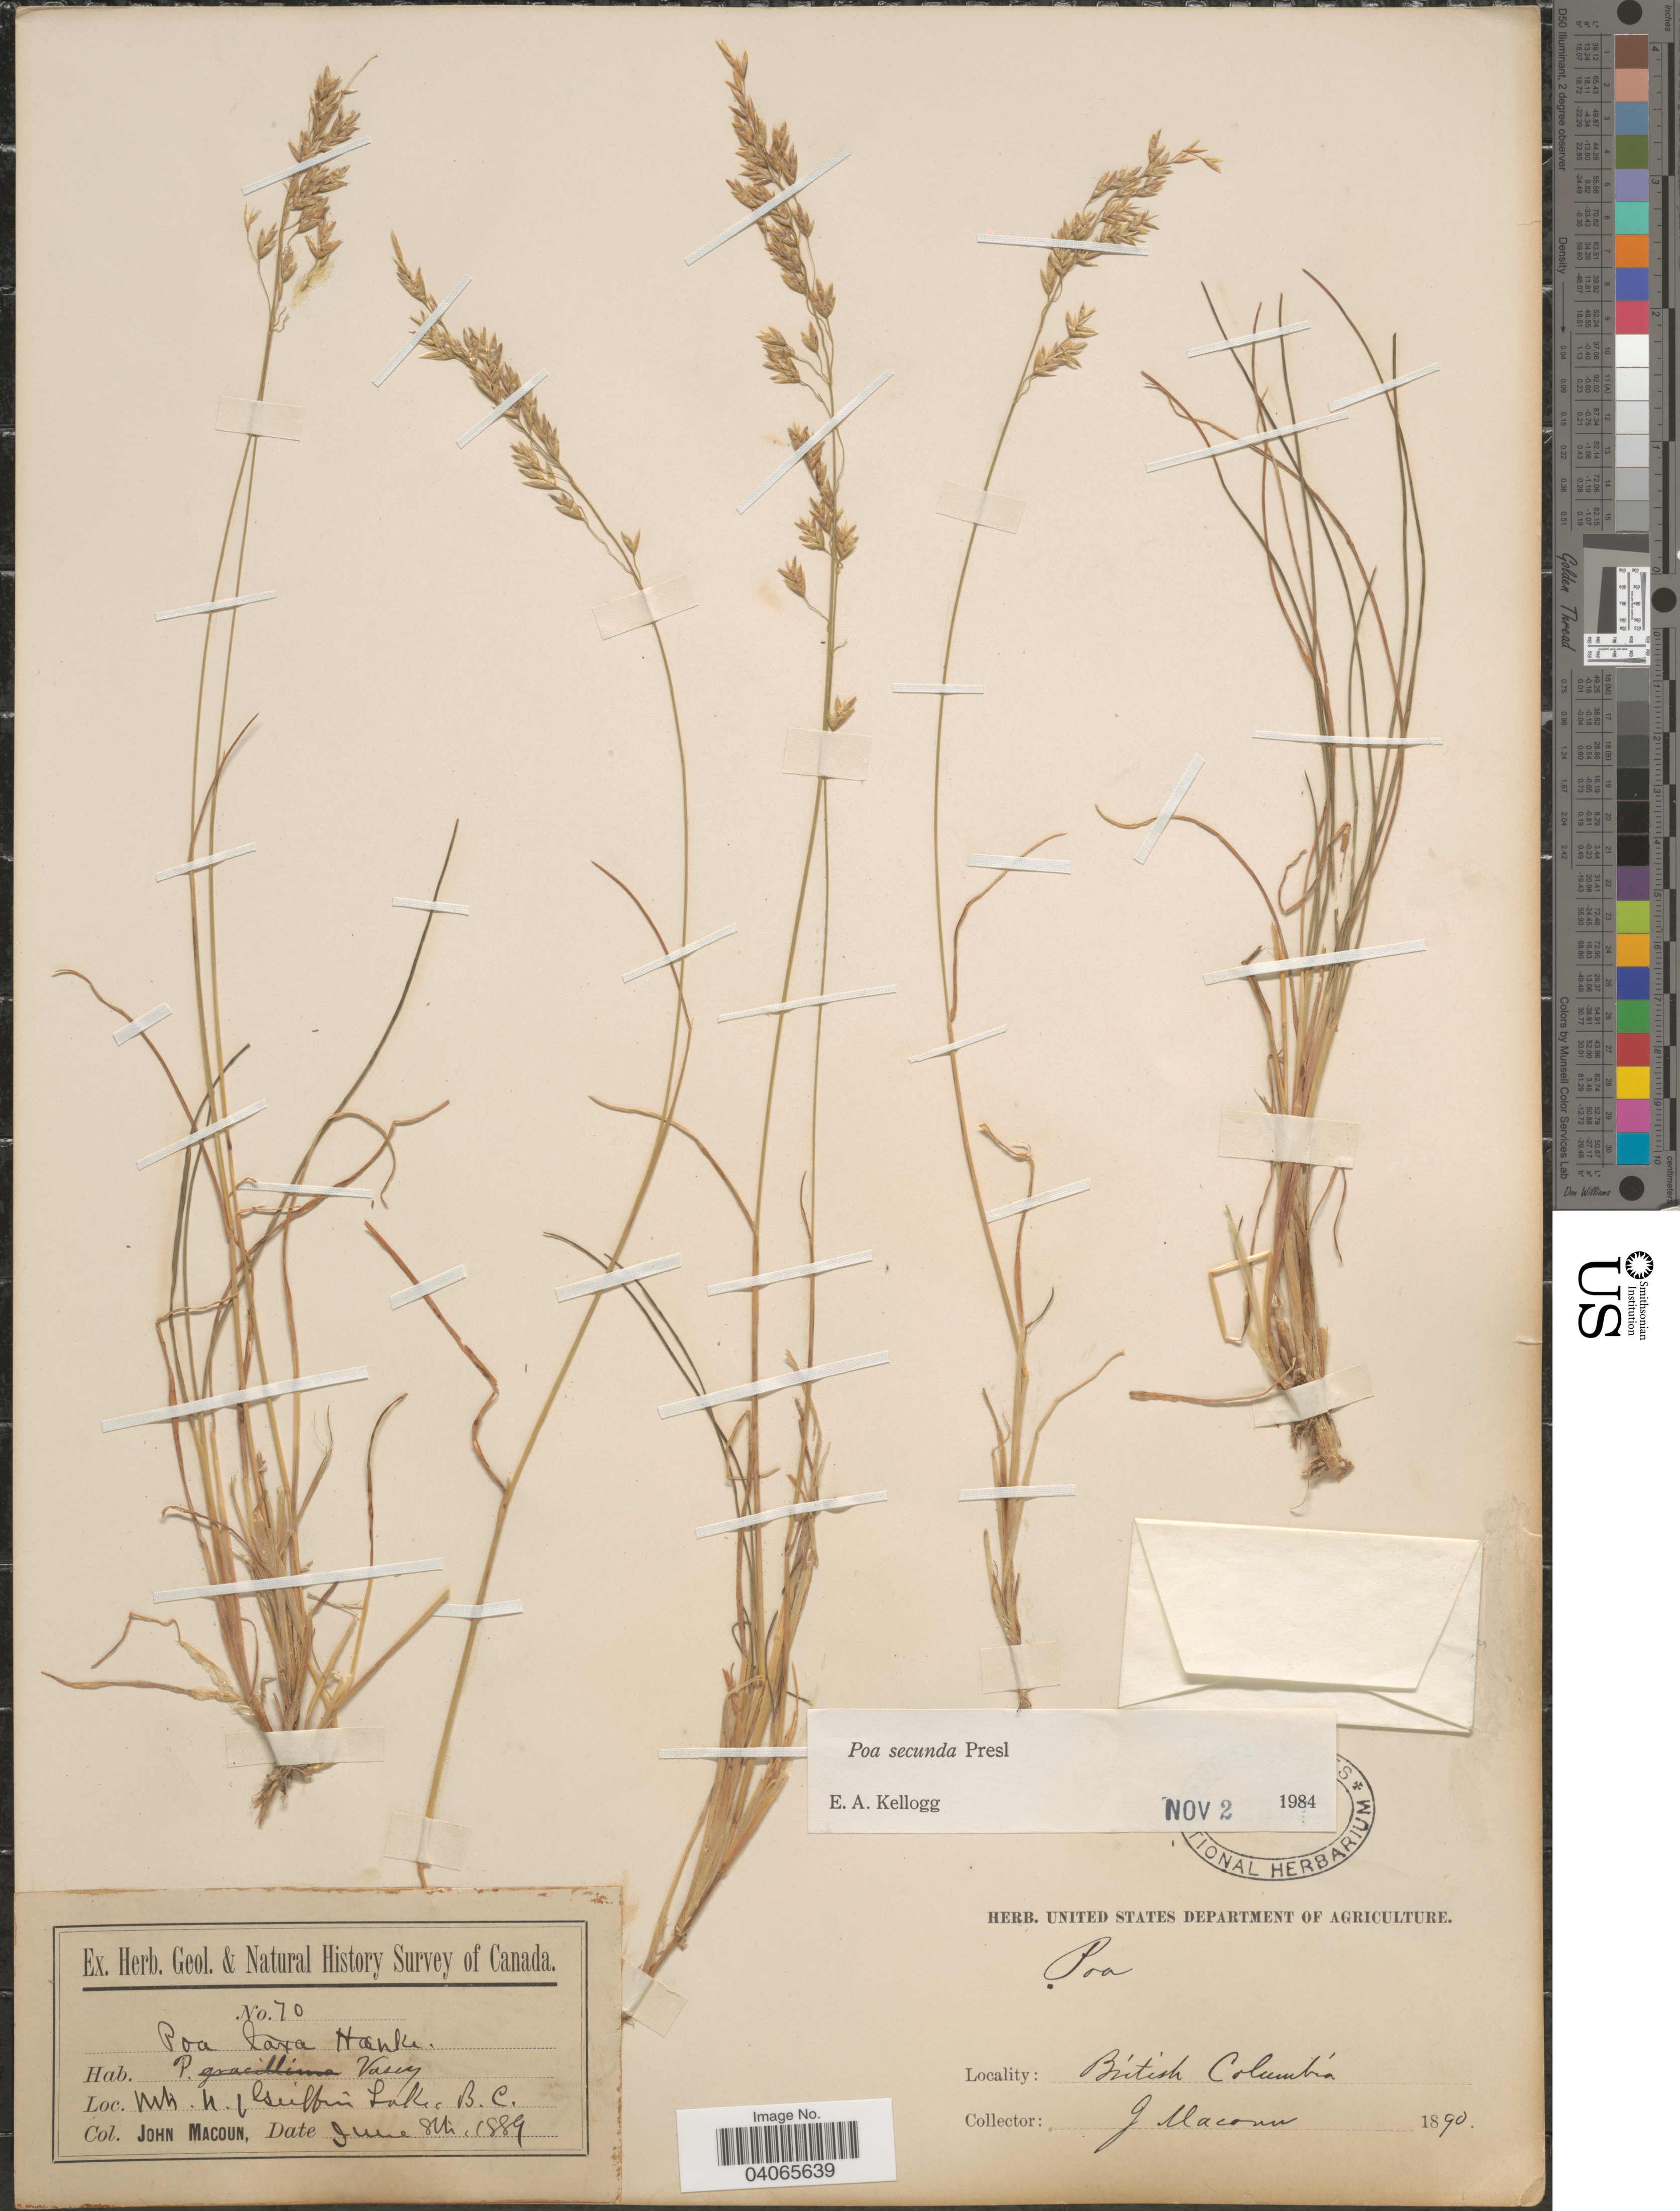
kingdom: Plantae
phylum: Tracheophyta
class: Liliopsida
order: Poales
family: Poaceae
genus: Poa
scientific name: Poa secunda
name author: J. Presl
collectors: J. Macoun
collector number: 70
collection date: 1889-06-08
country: Canada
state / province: British Columbia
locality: Herb. Geol. & Nat. Hist. Survey of Canada. Mts. N. of Griffin Lake.